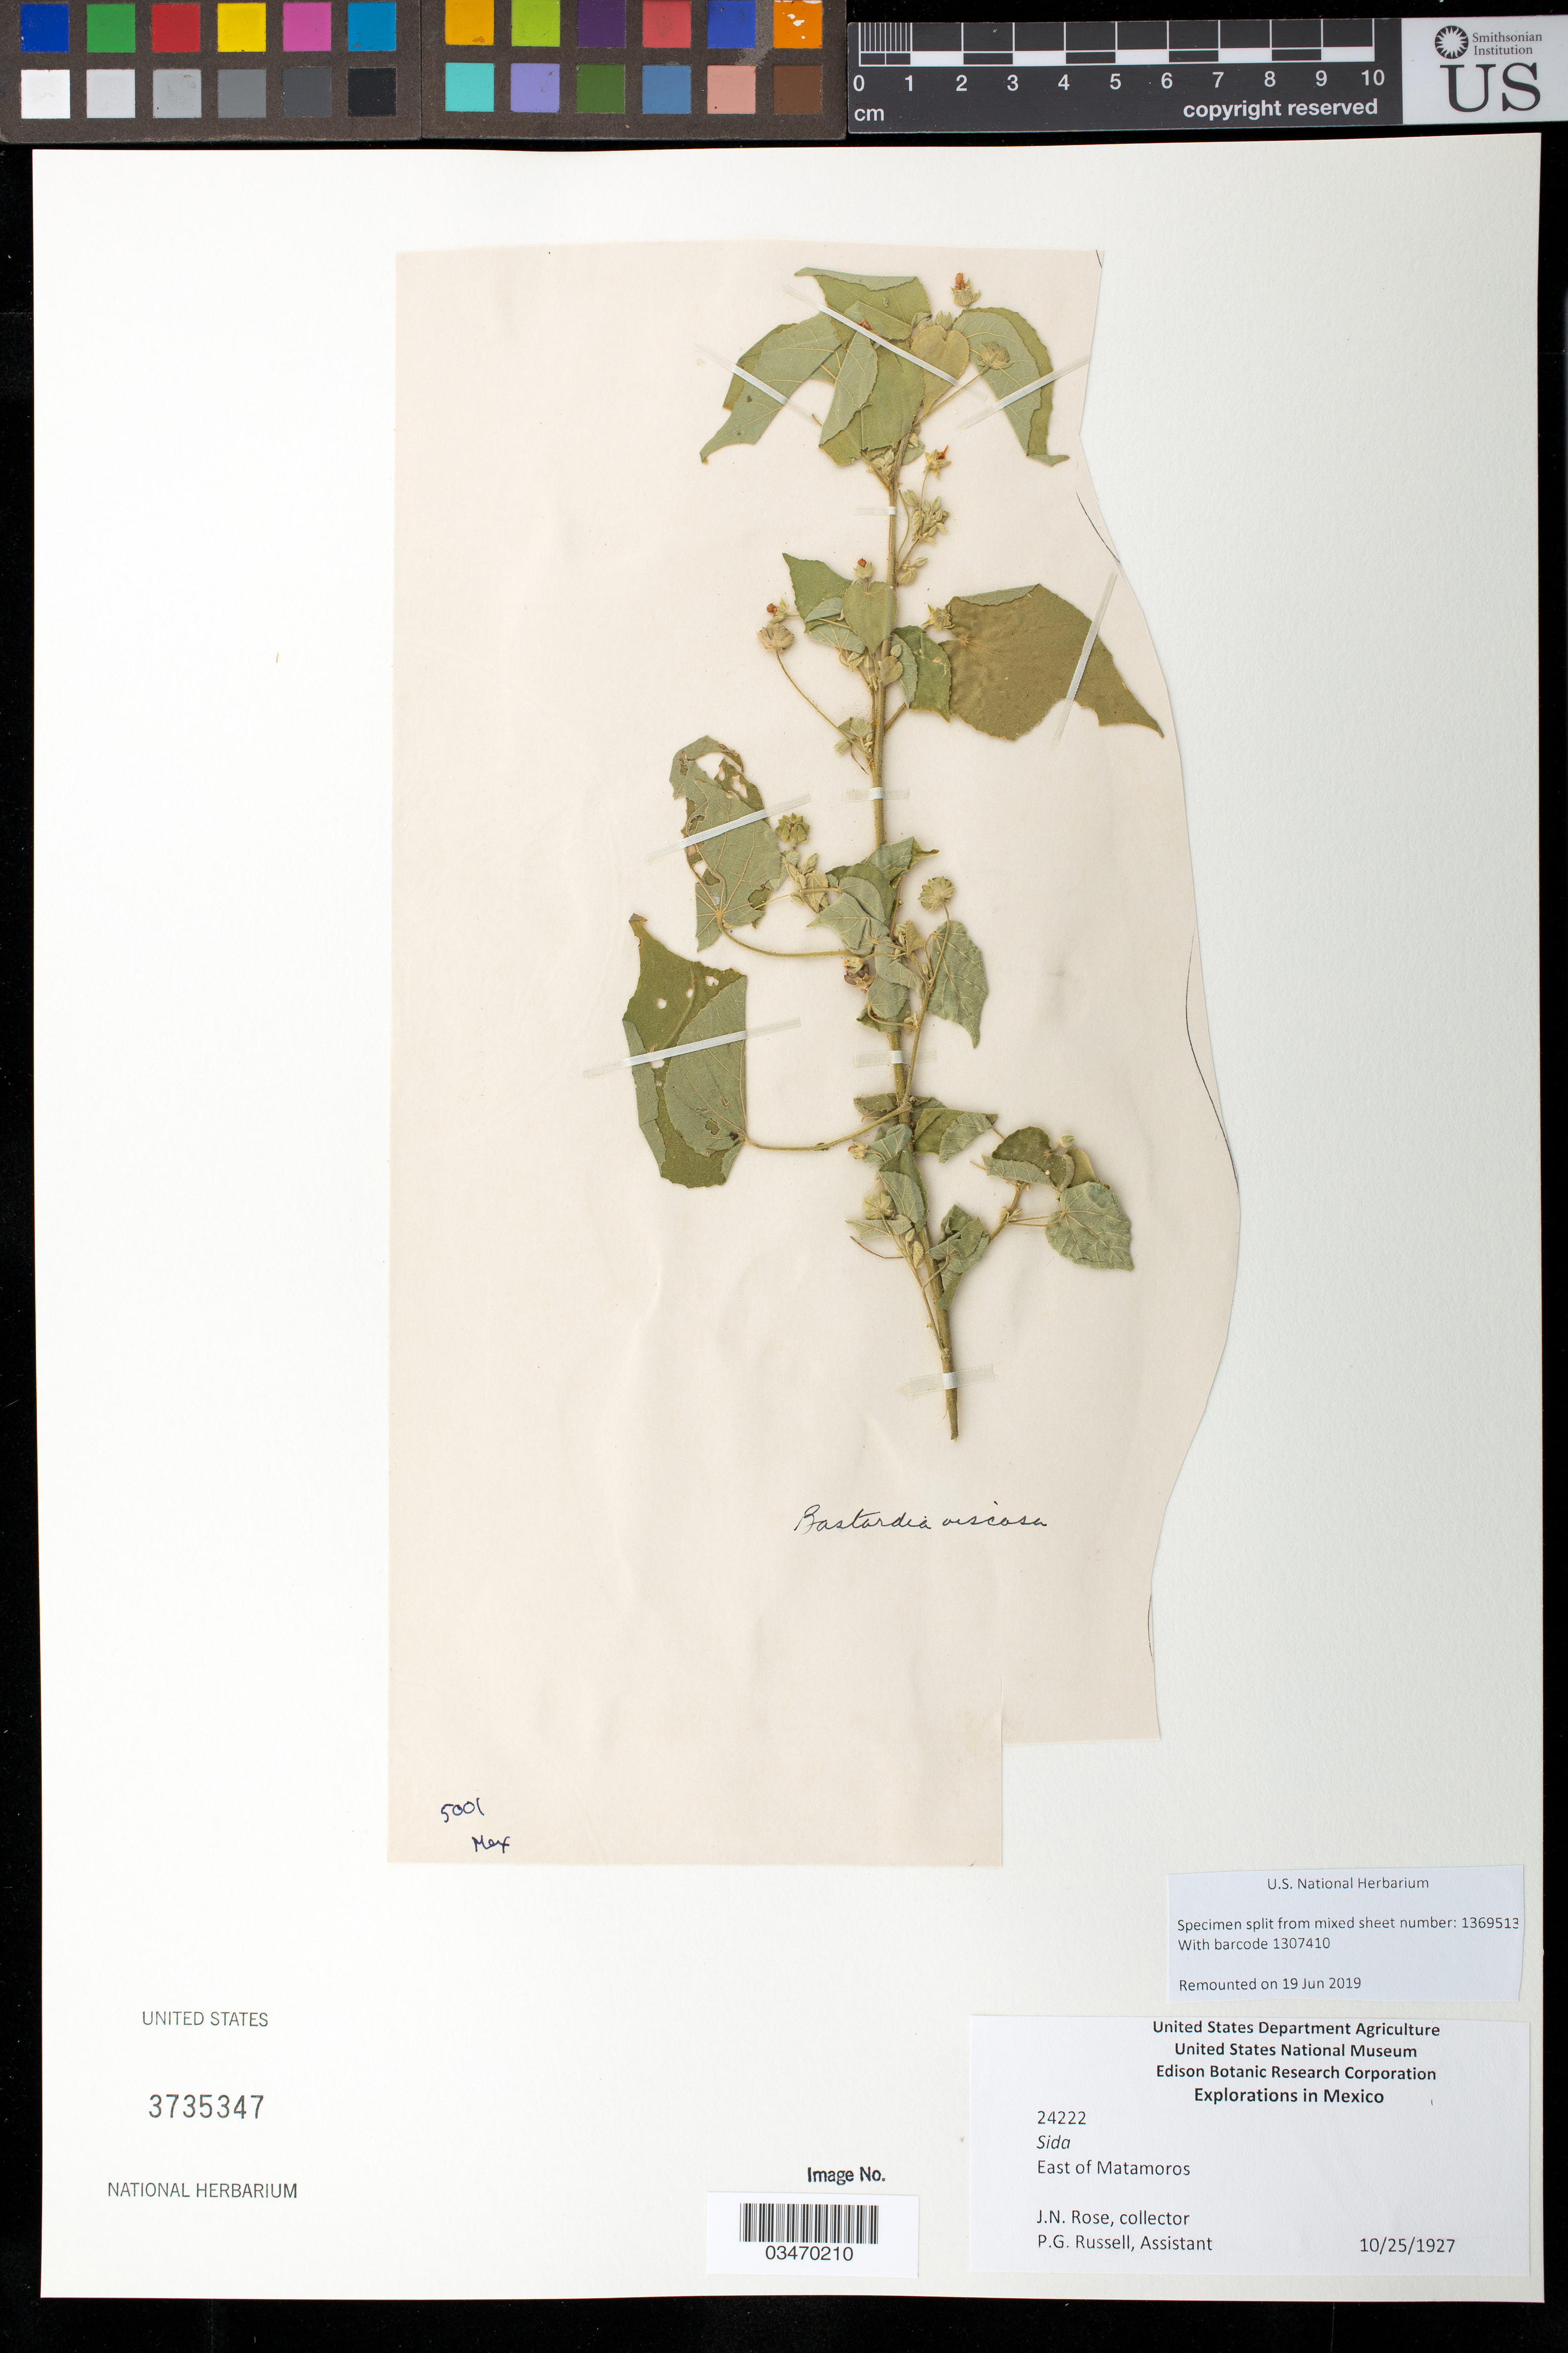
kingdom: Plantae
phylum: Tracheophyta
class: Magnoliopsida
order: Malvales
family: Malvaceae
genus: Bastardia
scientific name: Bastardia viscosa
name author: (L.) Kunth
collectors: J. N. Rose & P. G. Russell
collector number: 24222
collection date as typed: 25 Oct 1927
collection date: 1927-10-25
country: Mexico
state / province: Tamaulipas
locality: E of Matamoros.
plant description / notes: Specimen split from mixed sheet no. 1369513. Remounted 19 Jun 2019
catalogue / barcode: US 3735347